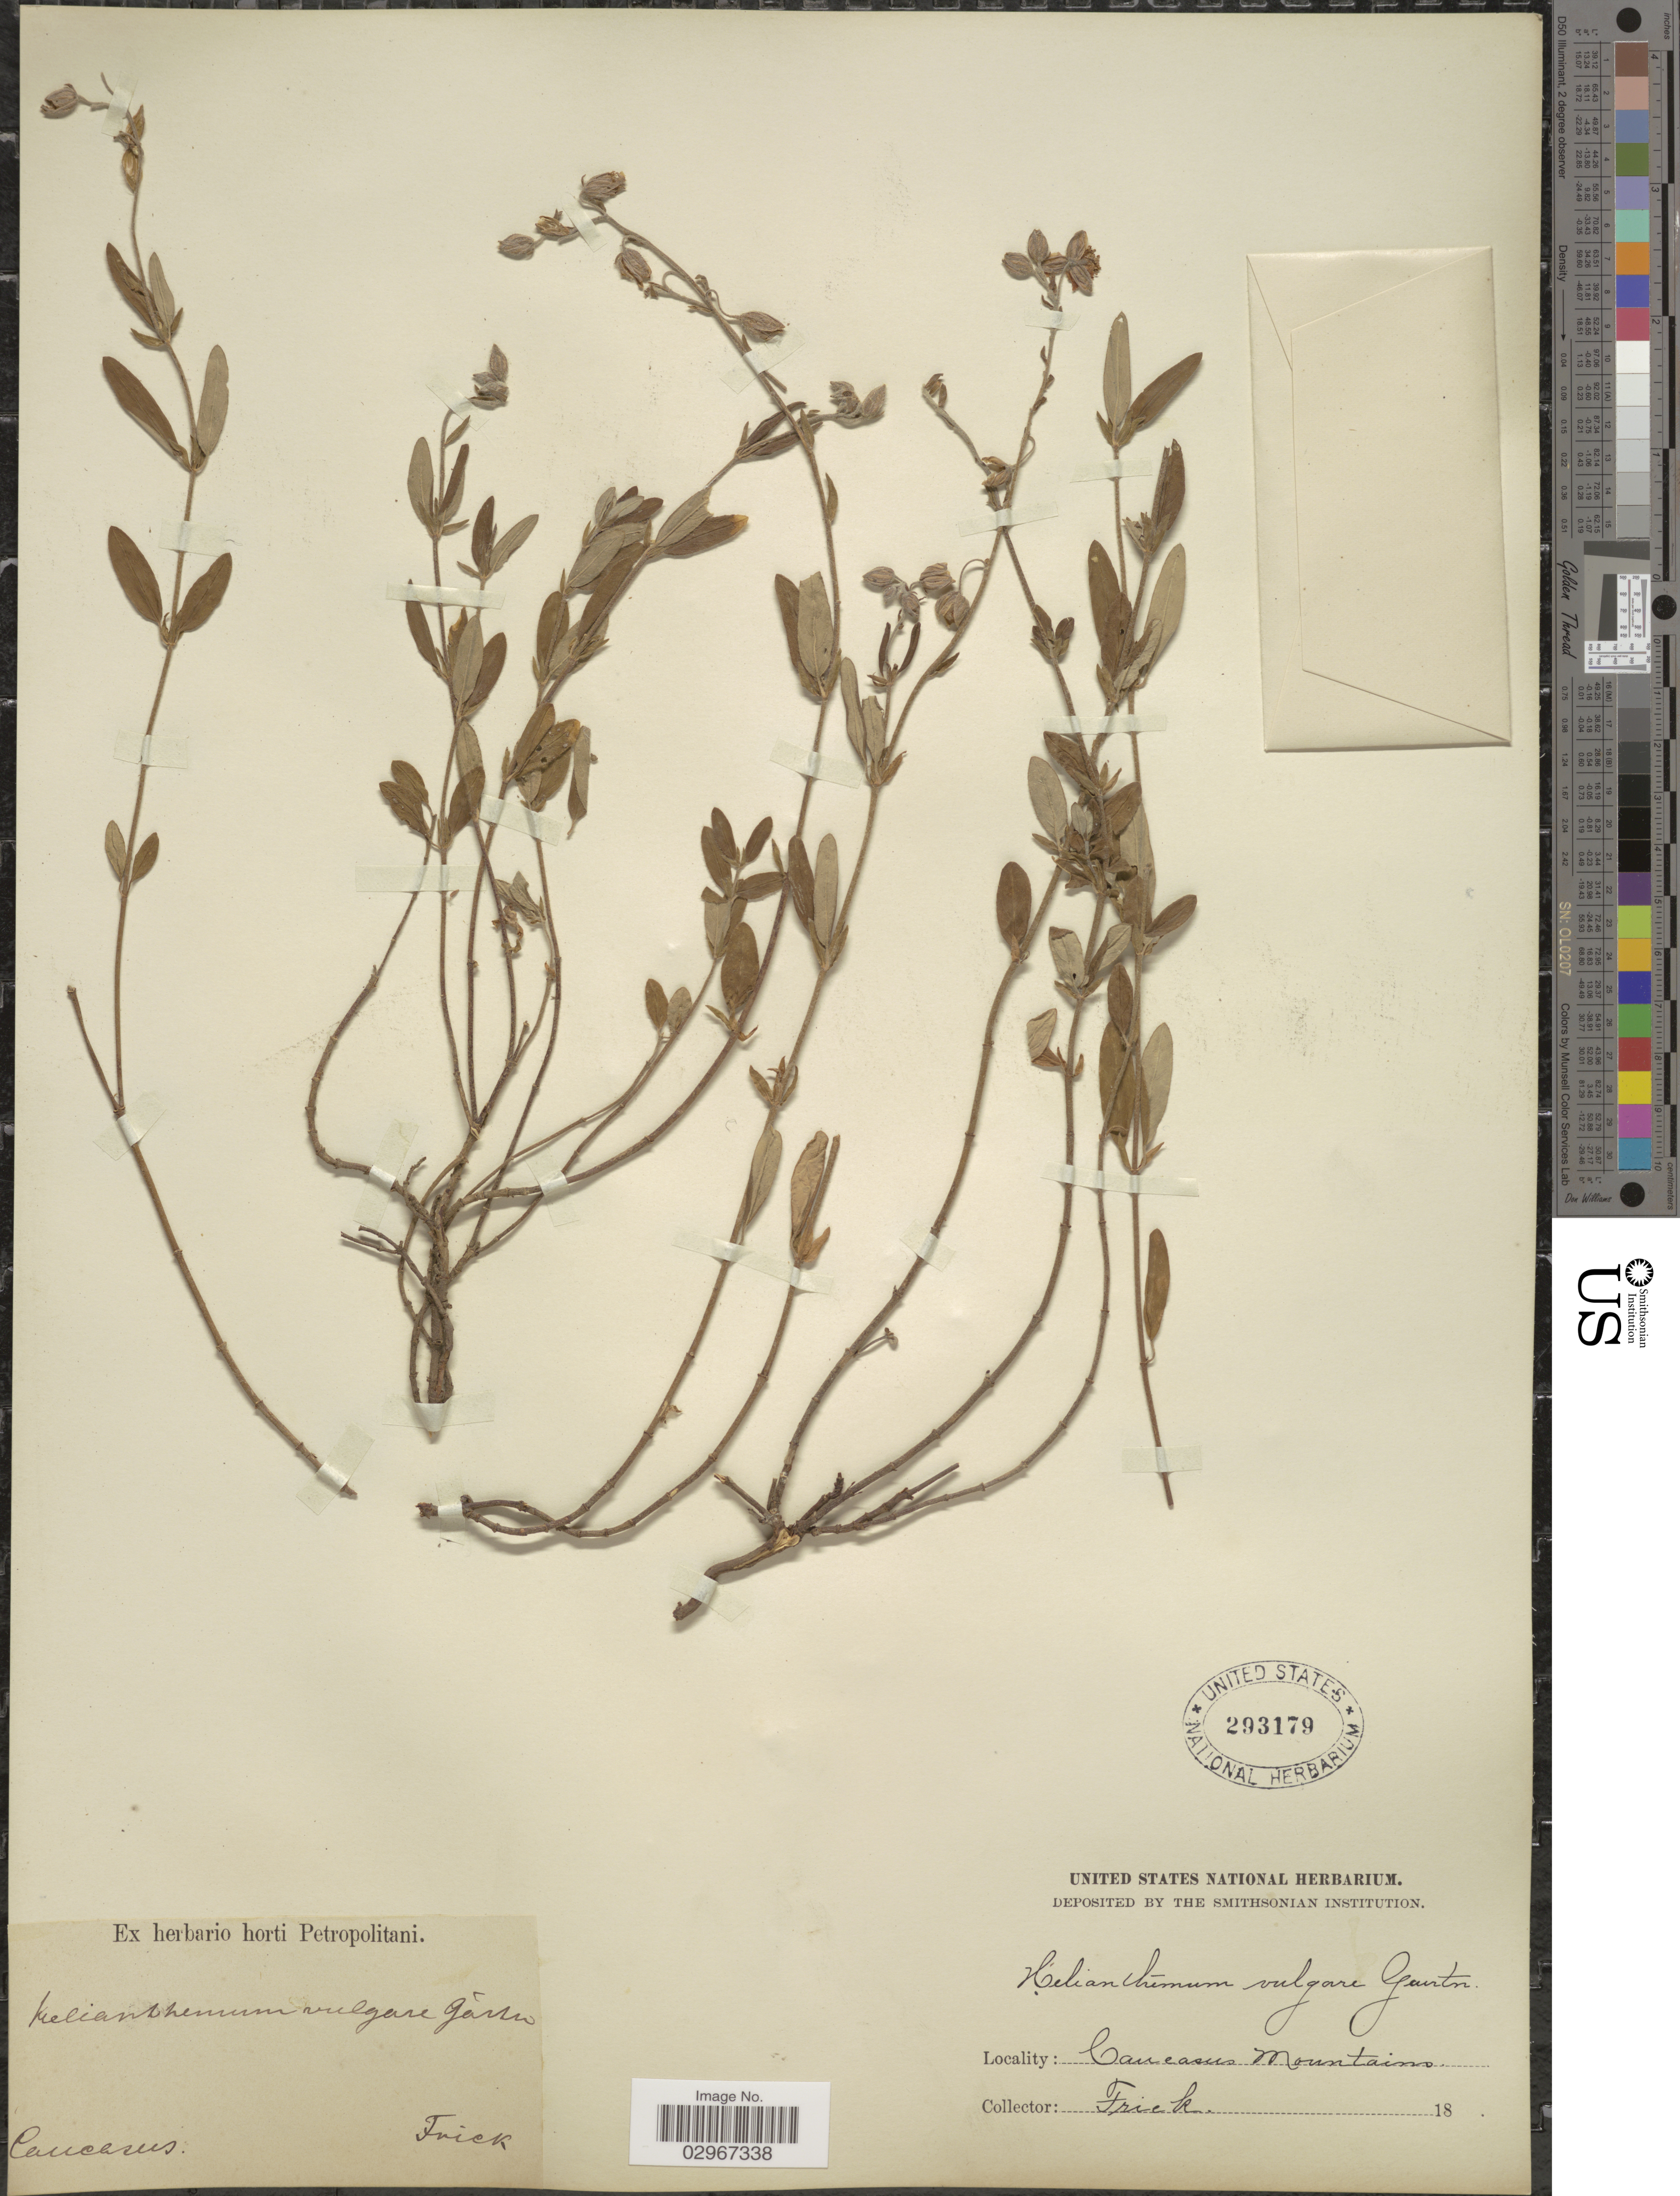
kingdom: Plantae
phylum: Tracheophyta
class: Magnoliopsida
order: Malvales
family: Cistaceae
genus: Helianthemum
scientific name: Helianthemum vulgare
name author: Gaertn.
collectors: Frick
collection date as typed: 18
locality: Caucasus Mountains.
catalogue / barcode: US 293179